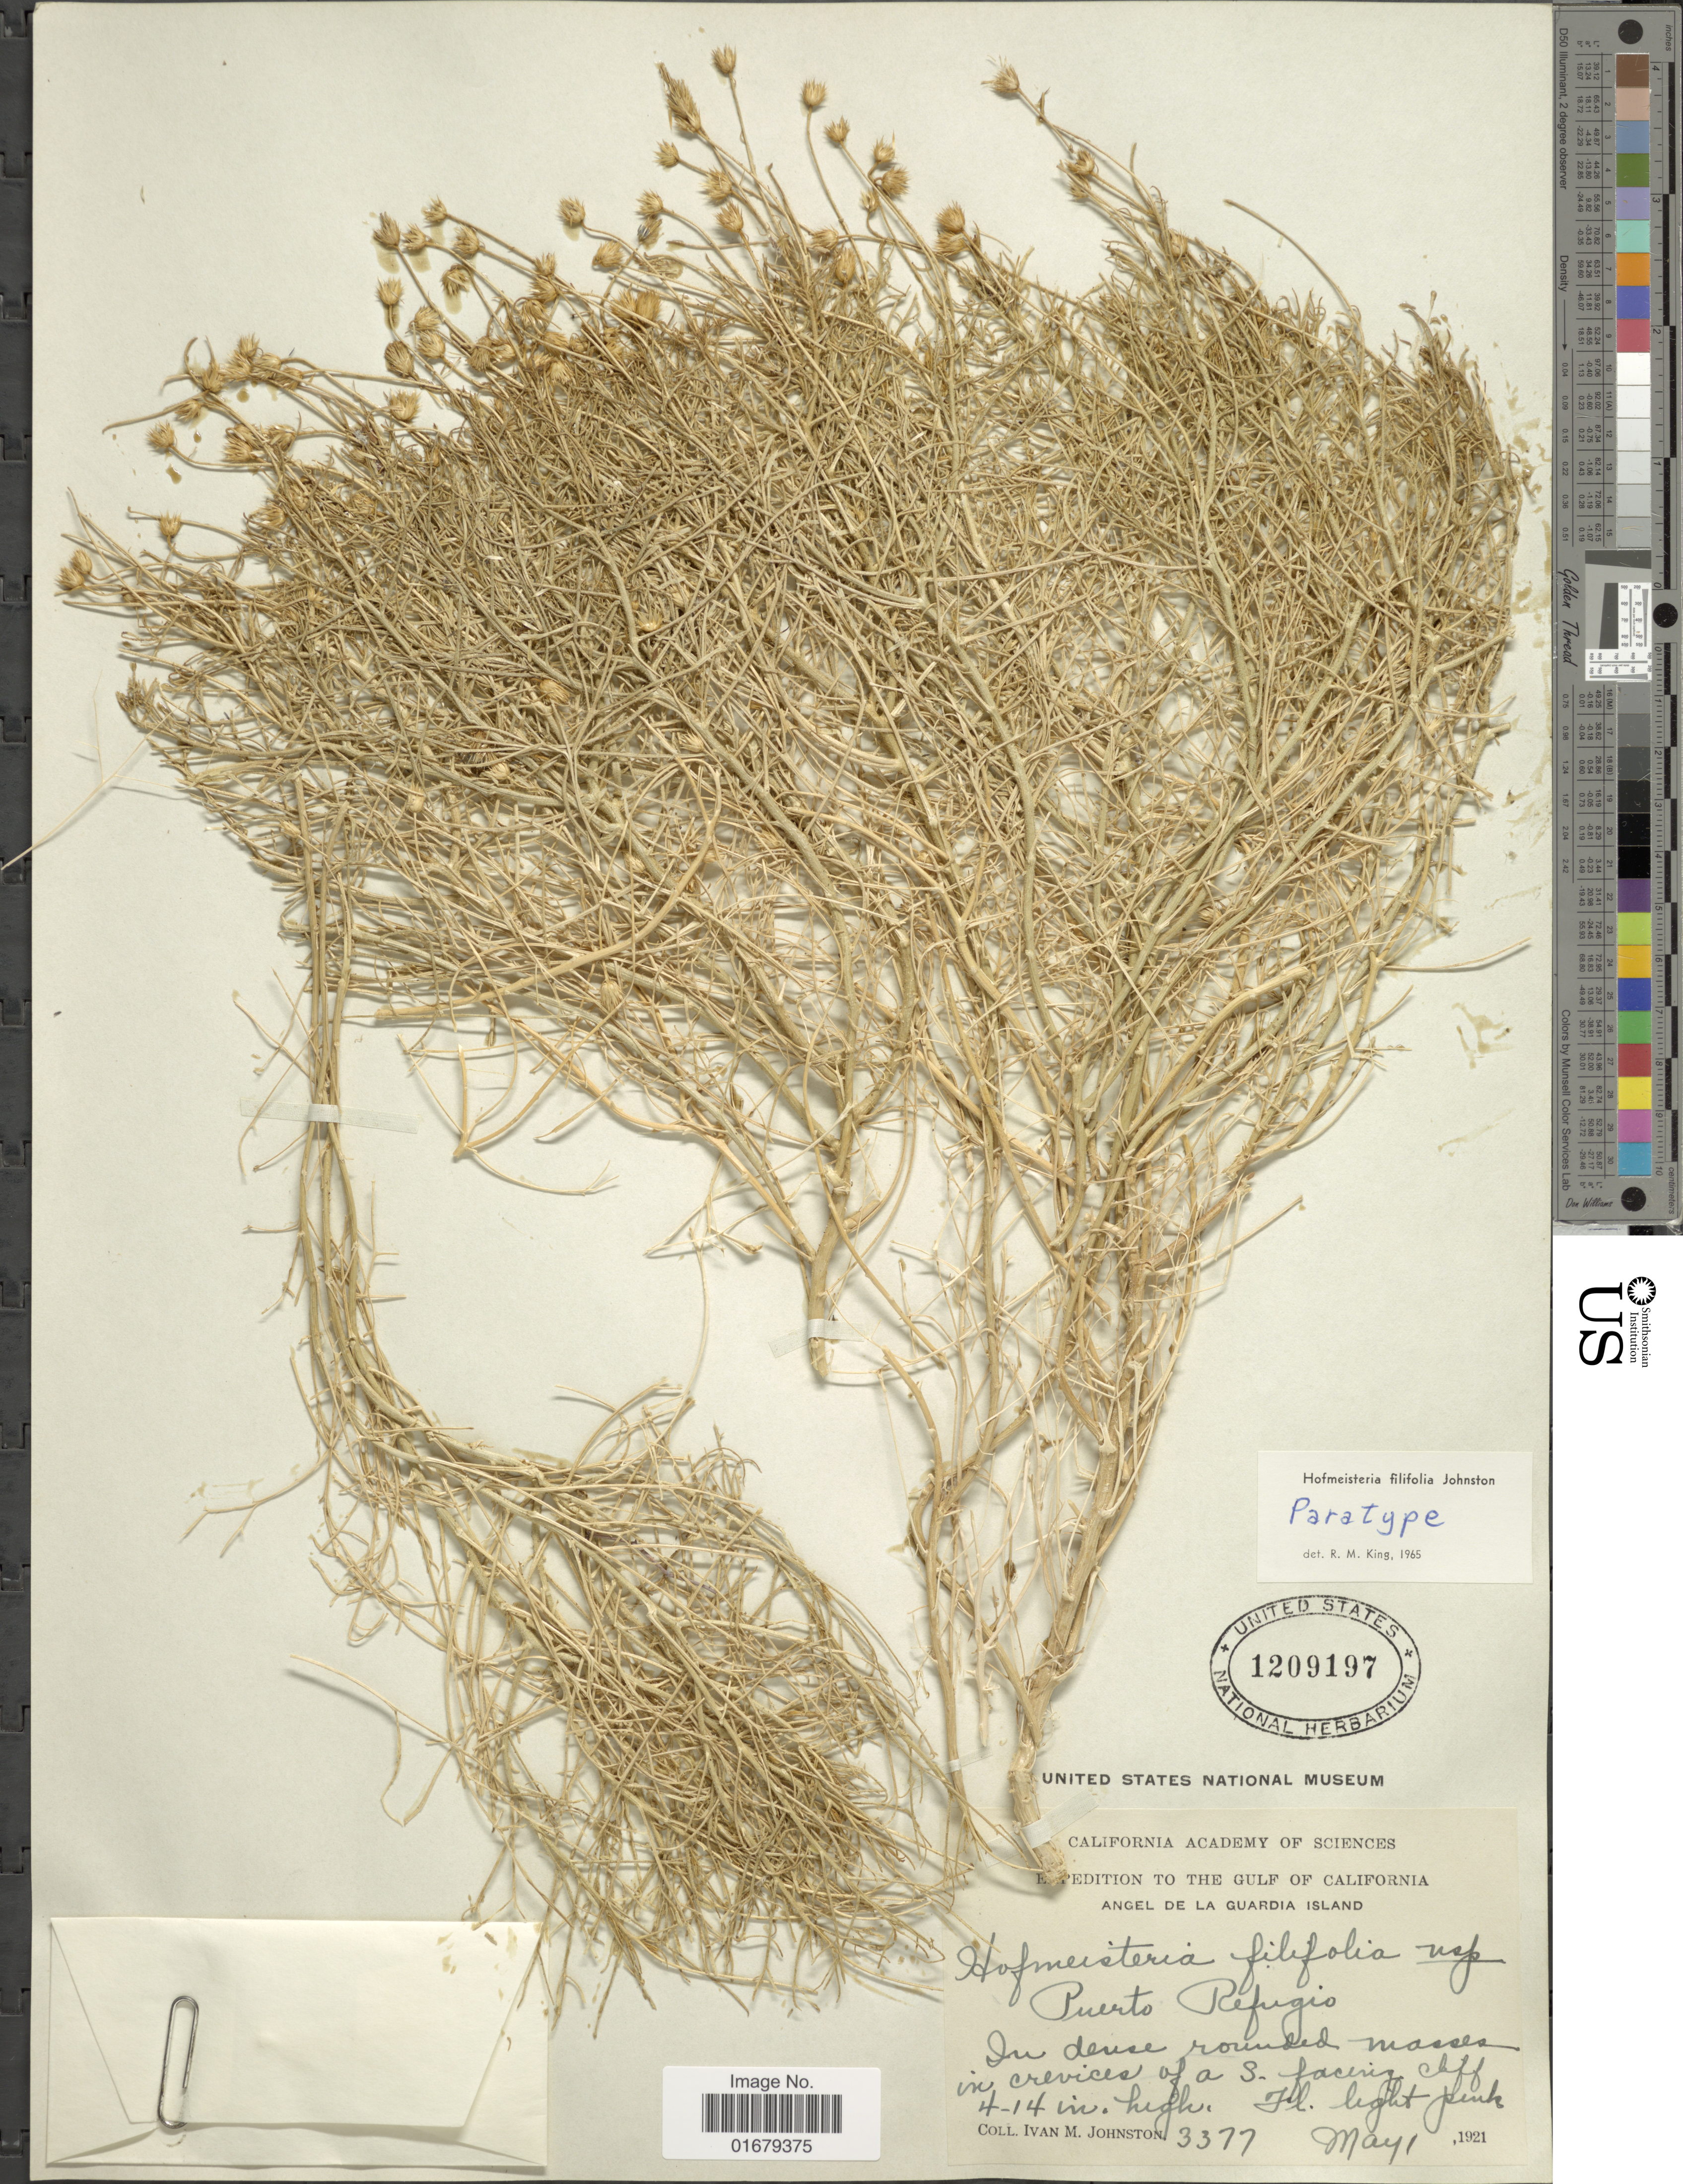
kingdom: Plantae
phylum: Tracheophyta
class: Magnoliopsida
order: Asterales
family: Asteraceae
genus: Hofmeisteria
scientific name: Hofmeisteria filifolia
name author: I.M. Johnst.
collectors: I.M. Johnston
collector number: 3377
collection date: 1921-05-01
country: Mexico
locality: The Gulf of California, Angel de la Guardia Island, Puerto Refugio. In dense rounded masses in crevices of a S facing Cliff.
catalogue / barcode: US 1209197